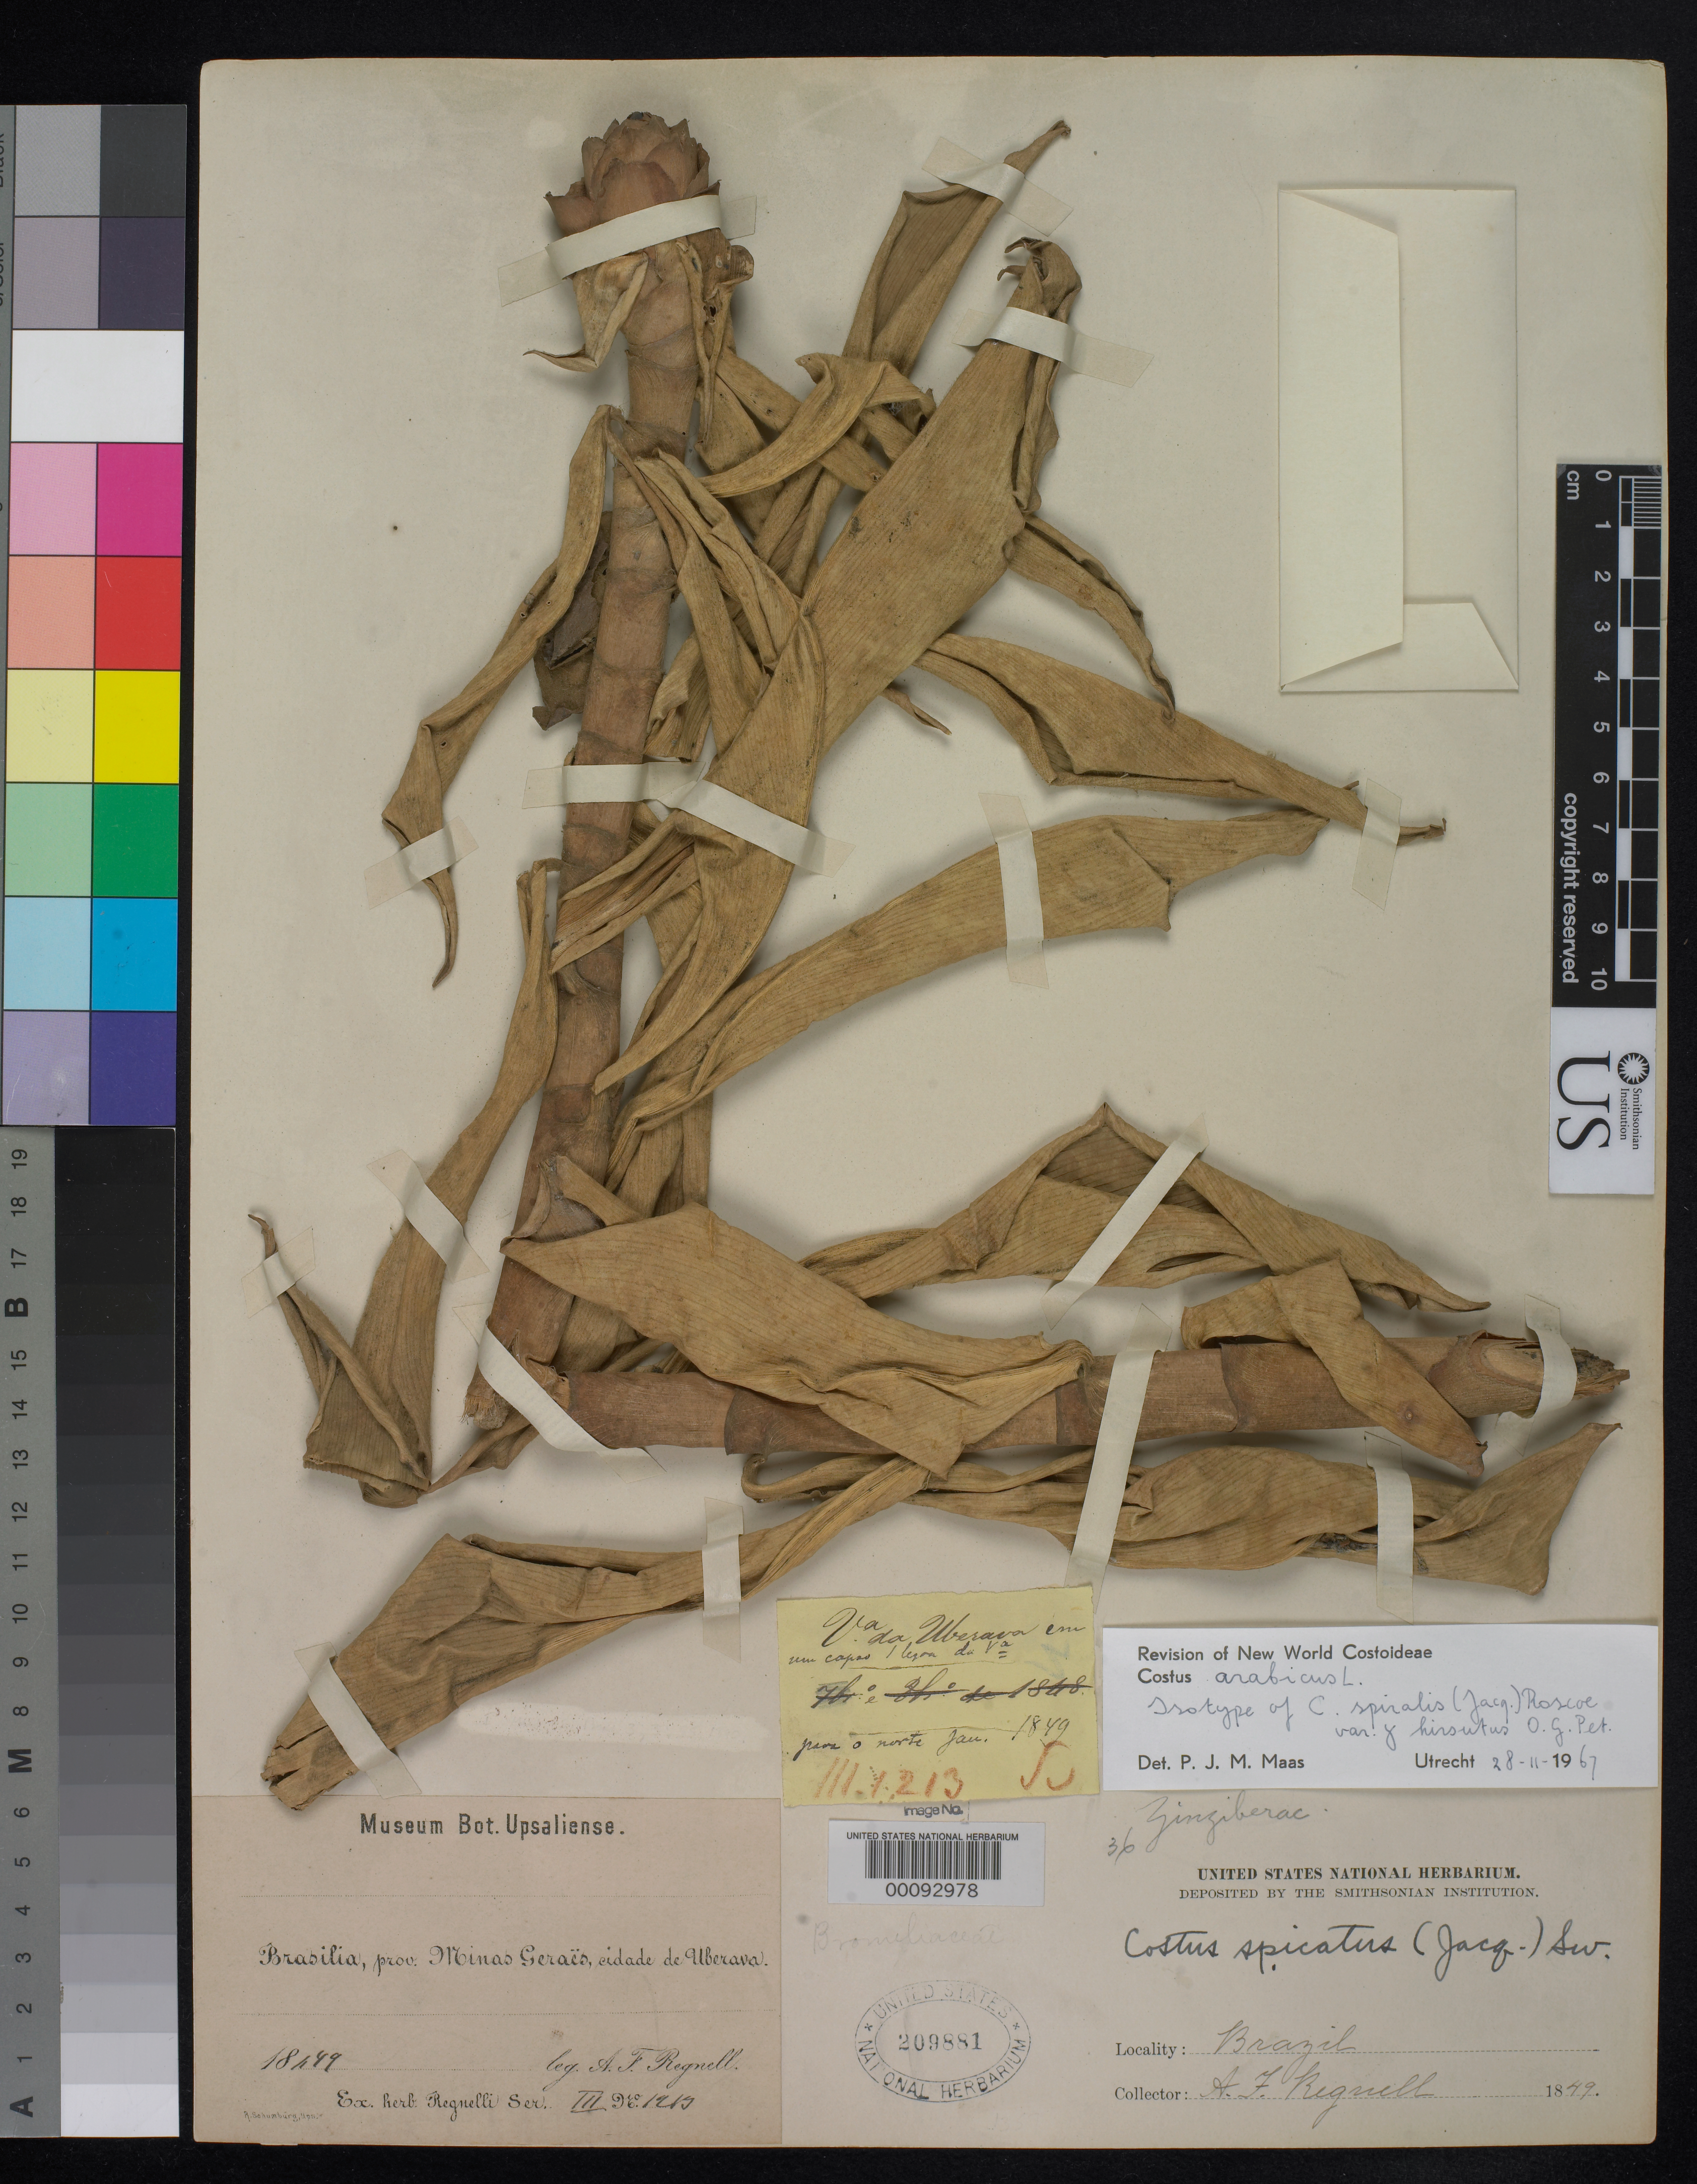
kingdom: Plantae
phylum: Tracheophyta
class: Liliopsida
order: Zingiberales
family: Costaceae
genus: Costus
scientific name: Costus spiralis var. hirsutus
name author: Petersen in Mart.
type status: Isotype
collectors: A. F. Regnell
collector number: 3-1213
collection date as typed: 1849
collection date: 1849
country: Brazil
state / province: Minas Gerais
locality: Uberava.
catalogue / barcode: US 209881